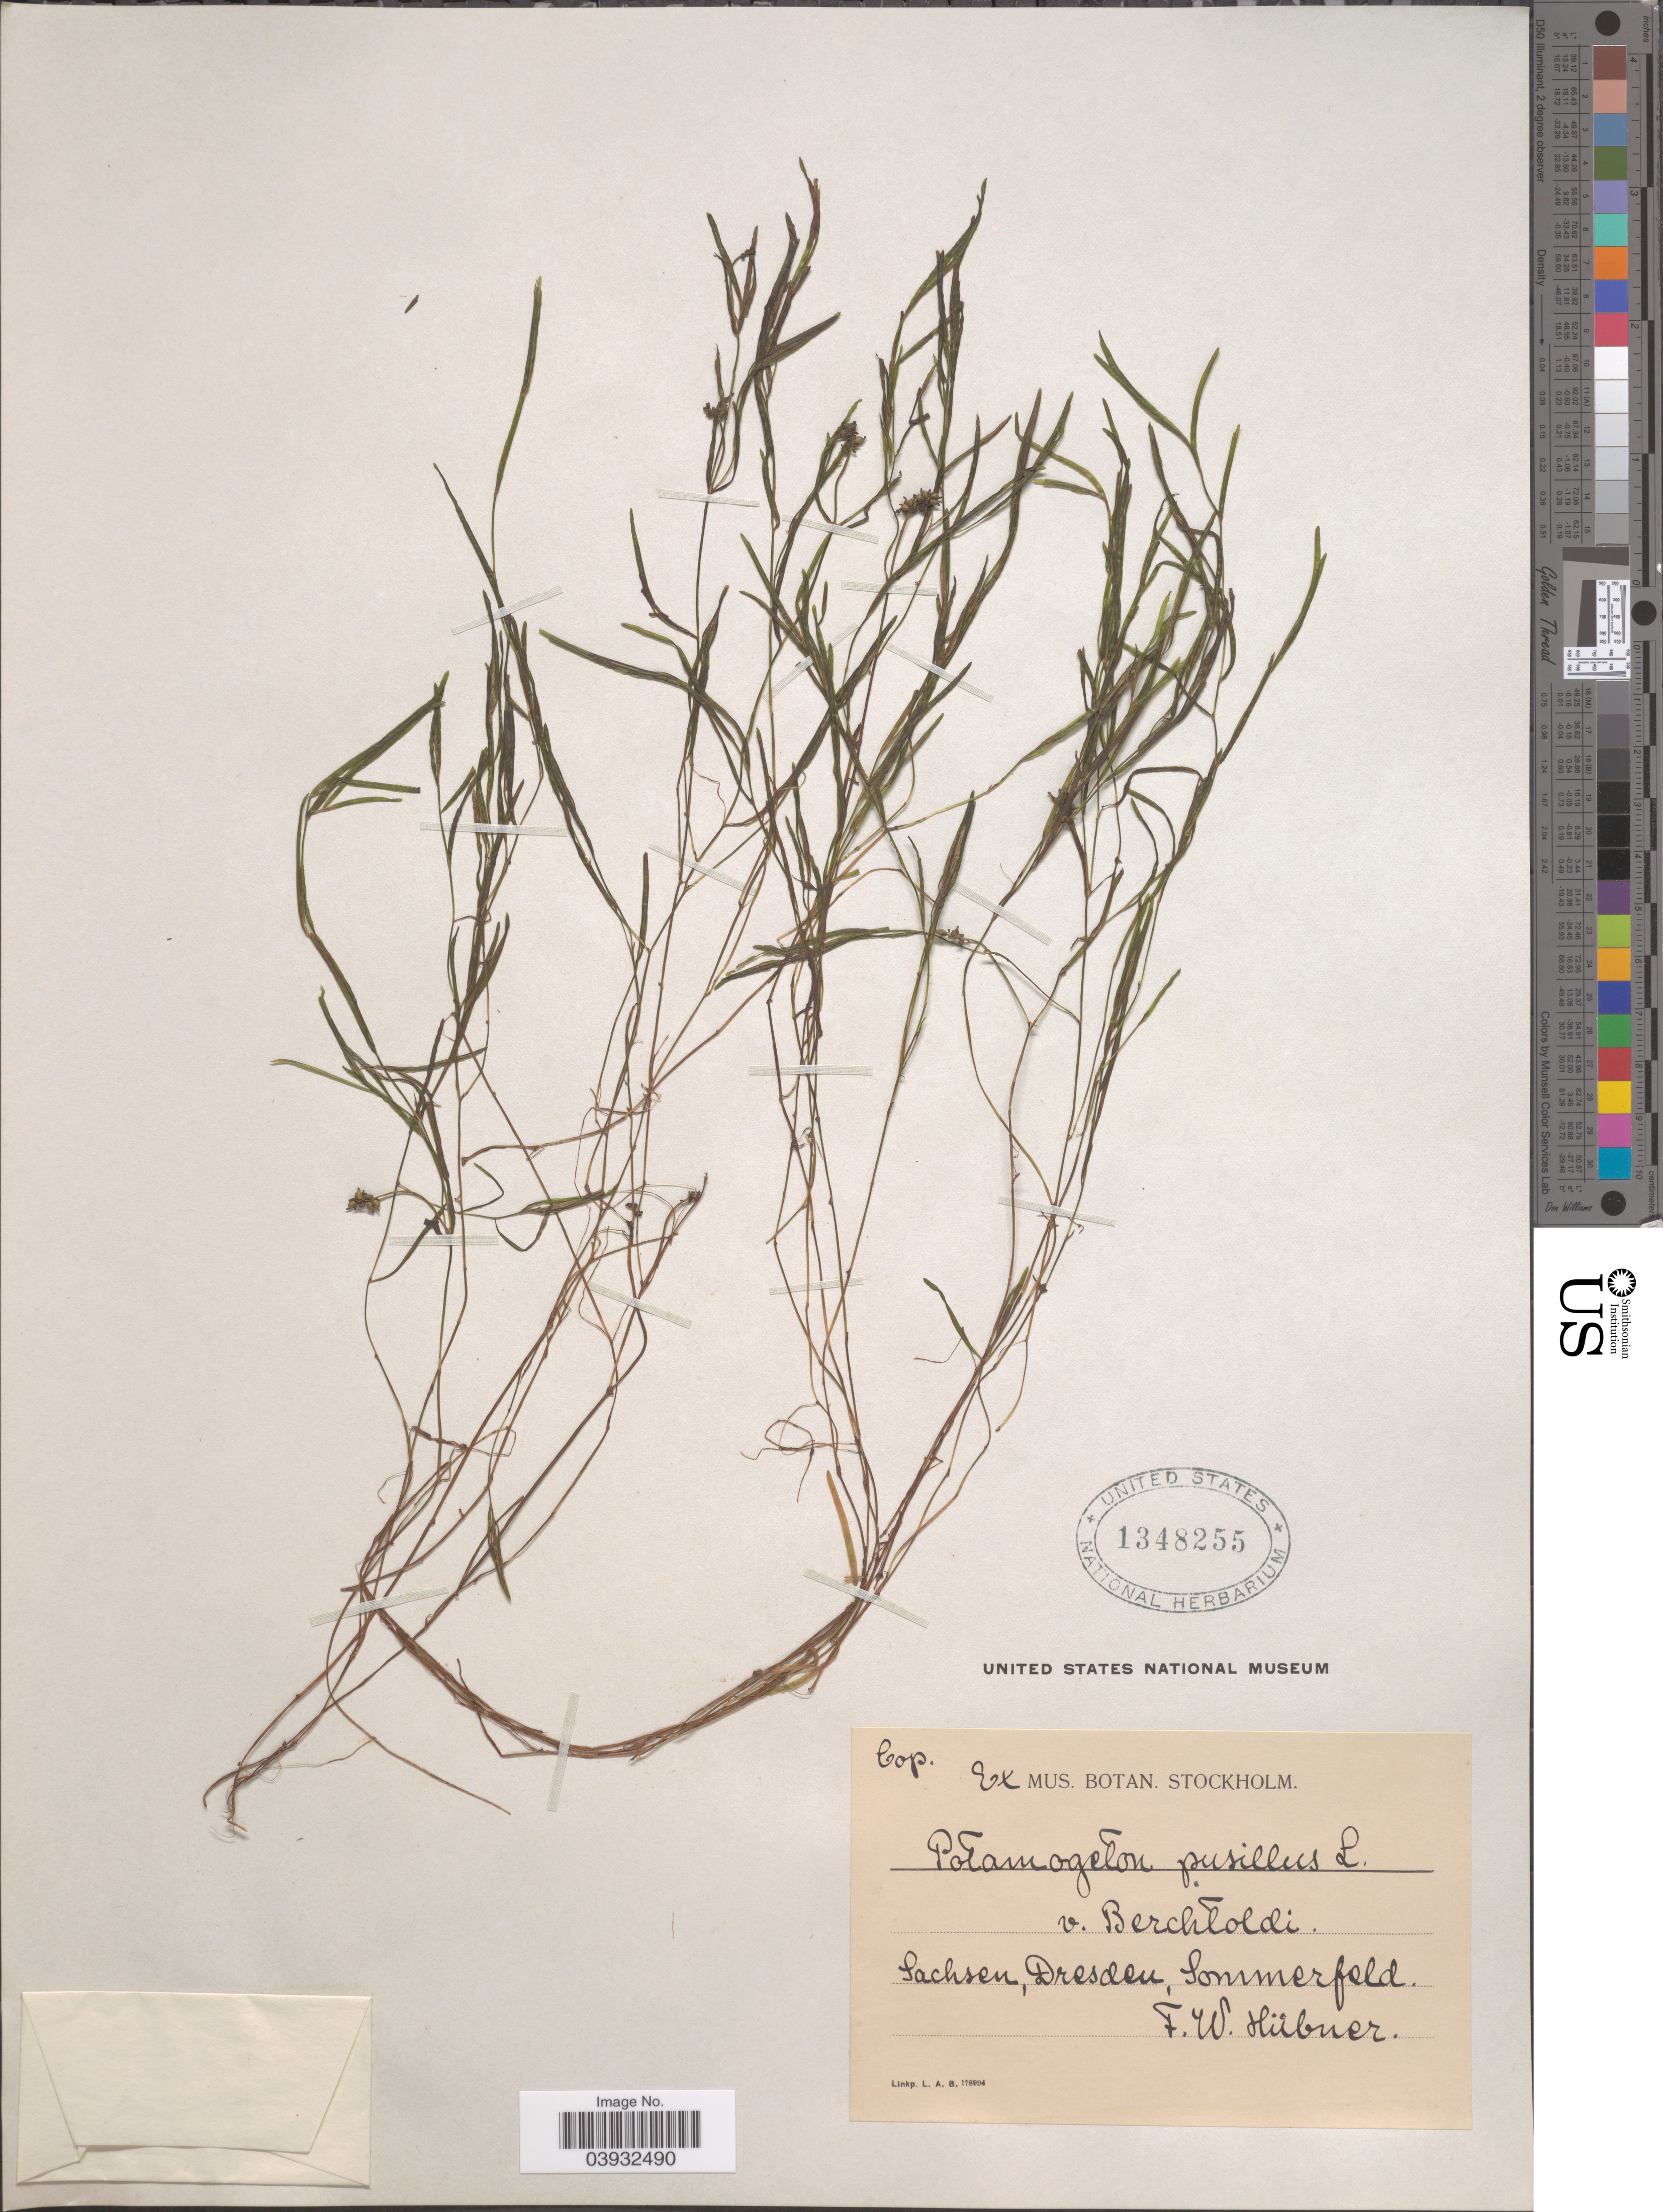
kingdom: Plantae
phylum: Tracheophyta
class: Liliopsida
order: Alismatales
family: Potamogetonaceae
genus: Potamogeton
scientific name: Potamogeton pusillus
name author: L.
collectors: F. Hübner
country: Germany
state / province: Sachsen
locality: Dresden, Sommerfeld.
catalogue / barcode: US 1348255